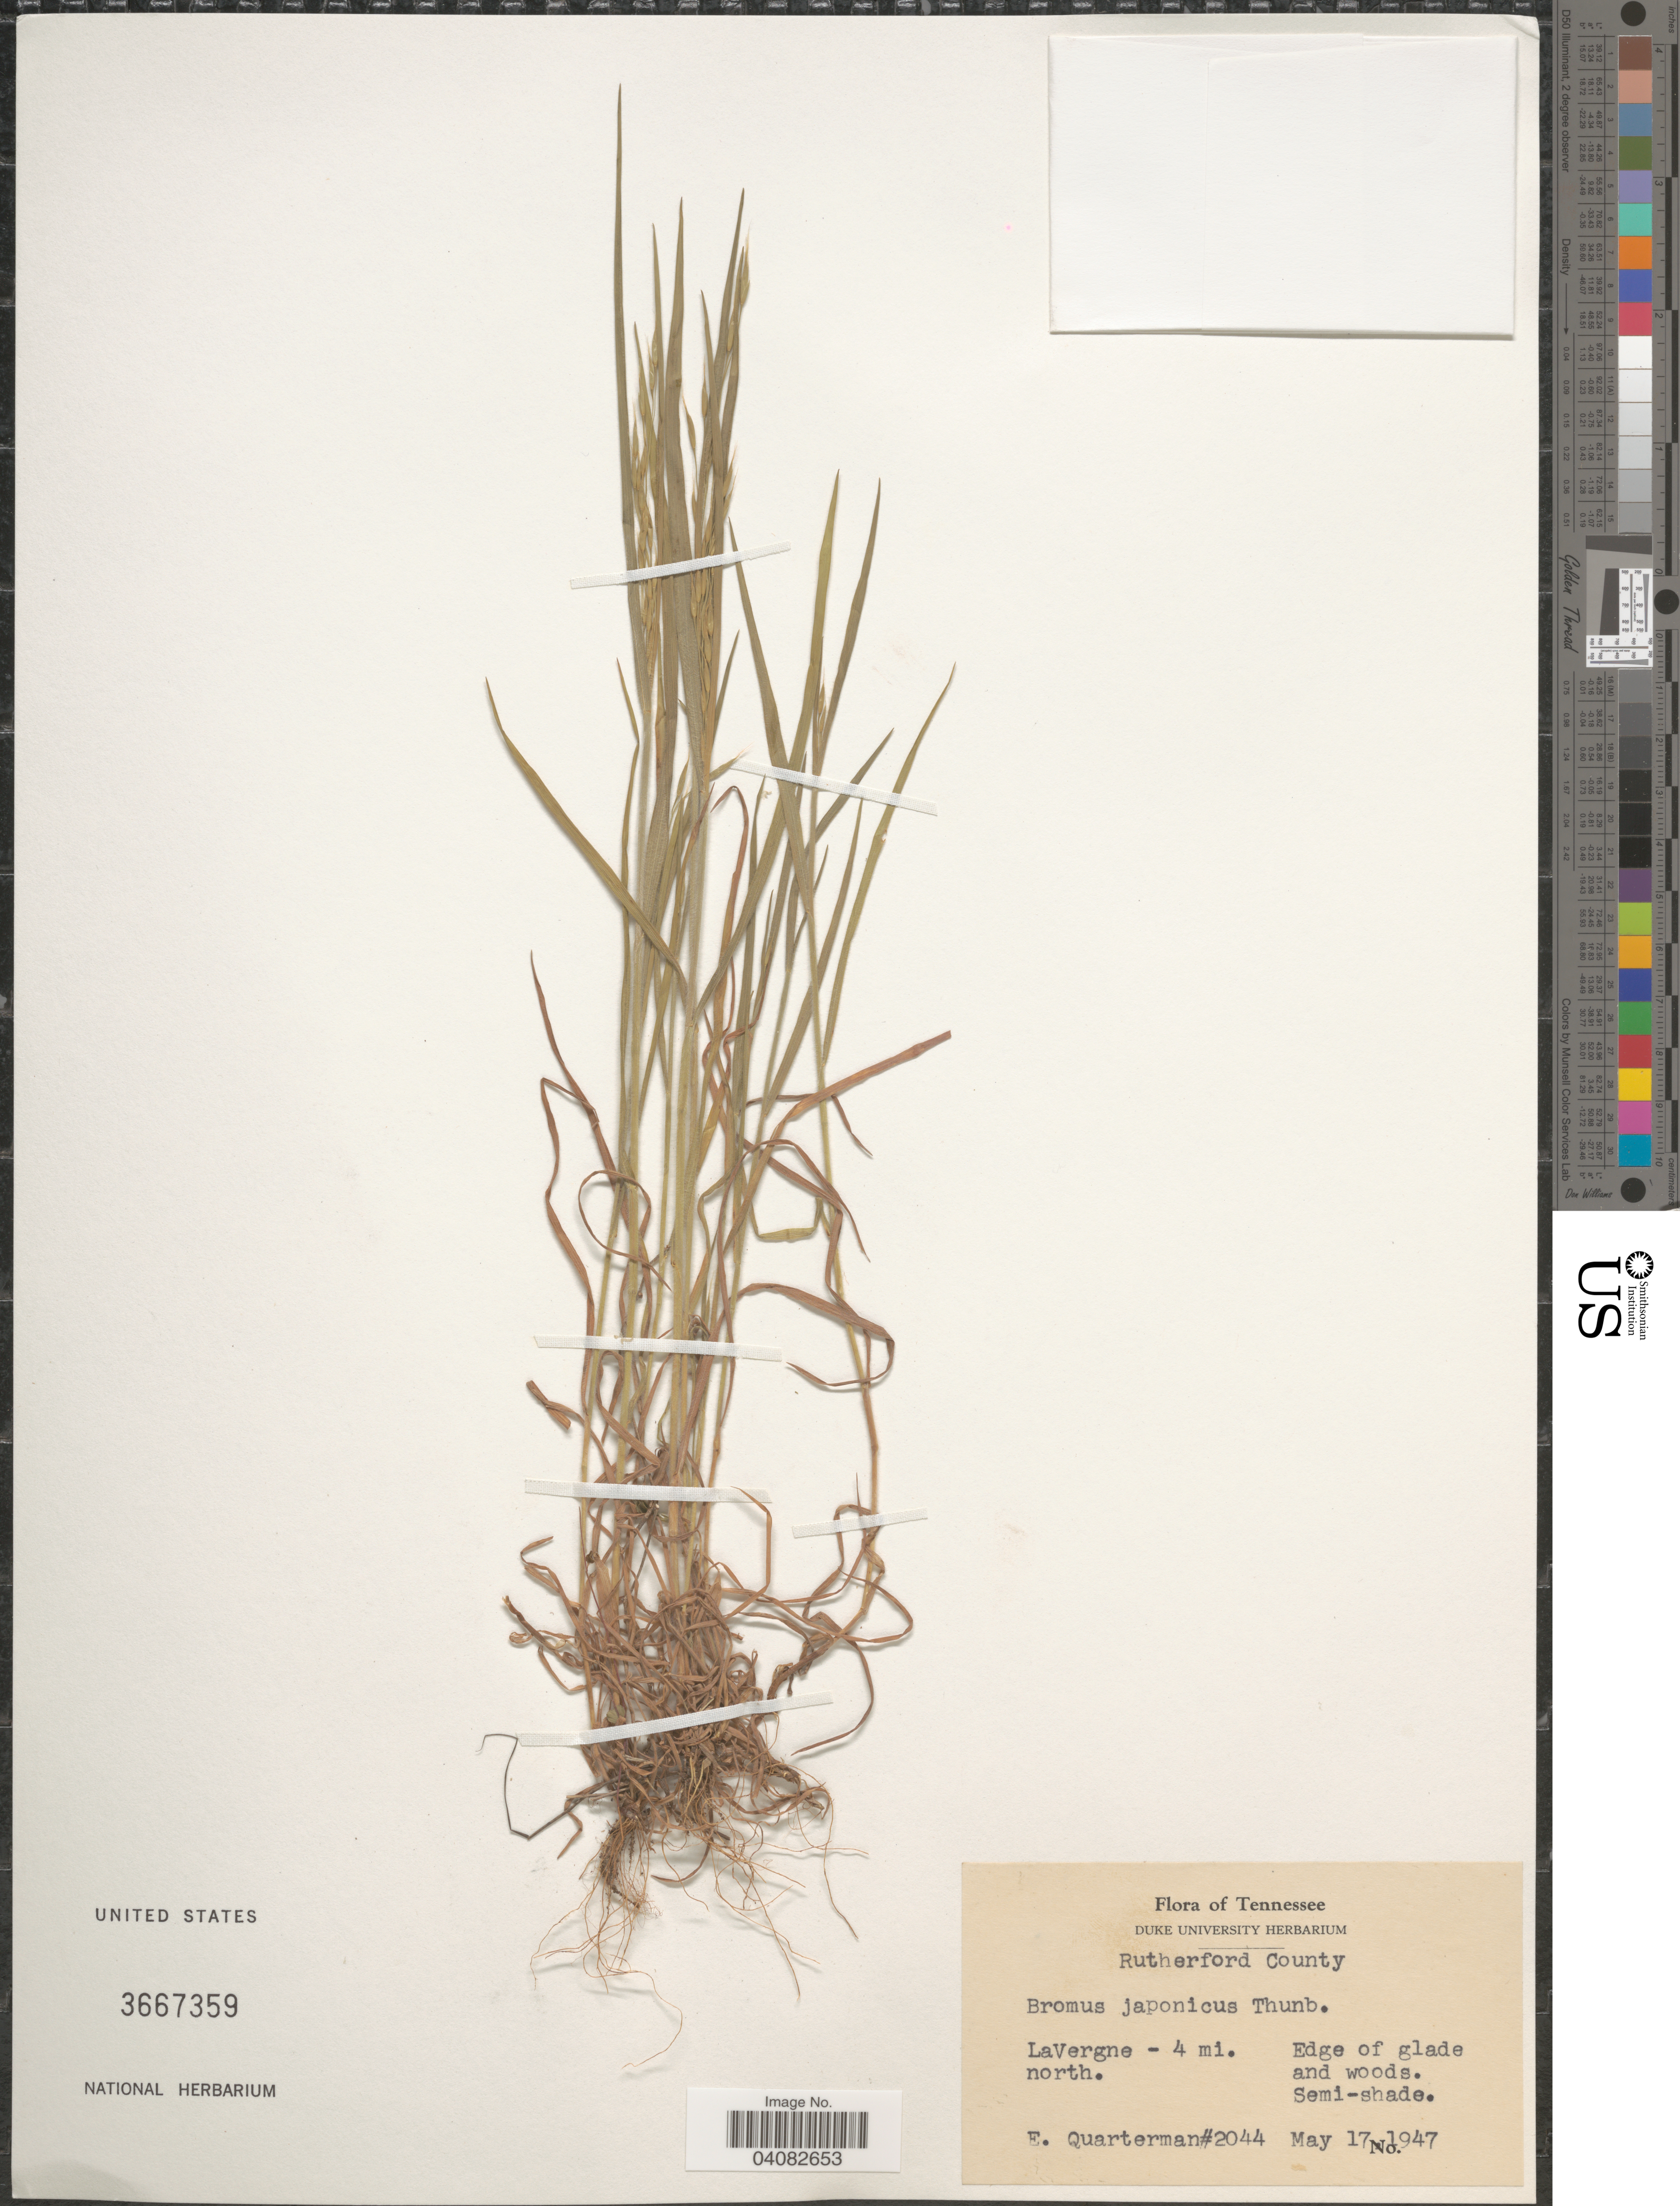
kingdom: Plantae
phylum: Tracheophyta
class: Liliopsida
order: Poales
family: Poaceae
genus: Bromus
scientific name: Bromus japonicus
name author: Houtt.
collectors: E. Quarterman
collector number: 2044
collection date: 1947-05-17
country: United States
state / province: Tennessee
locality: Rutherford County. LaVergne - 4 mi. north.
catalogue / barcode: US 3667359